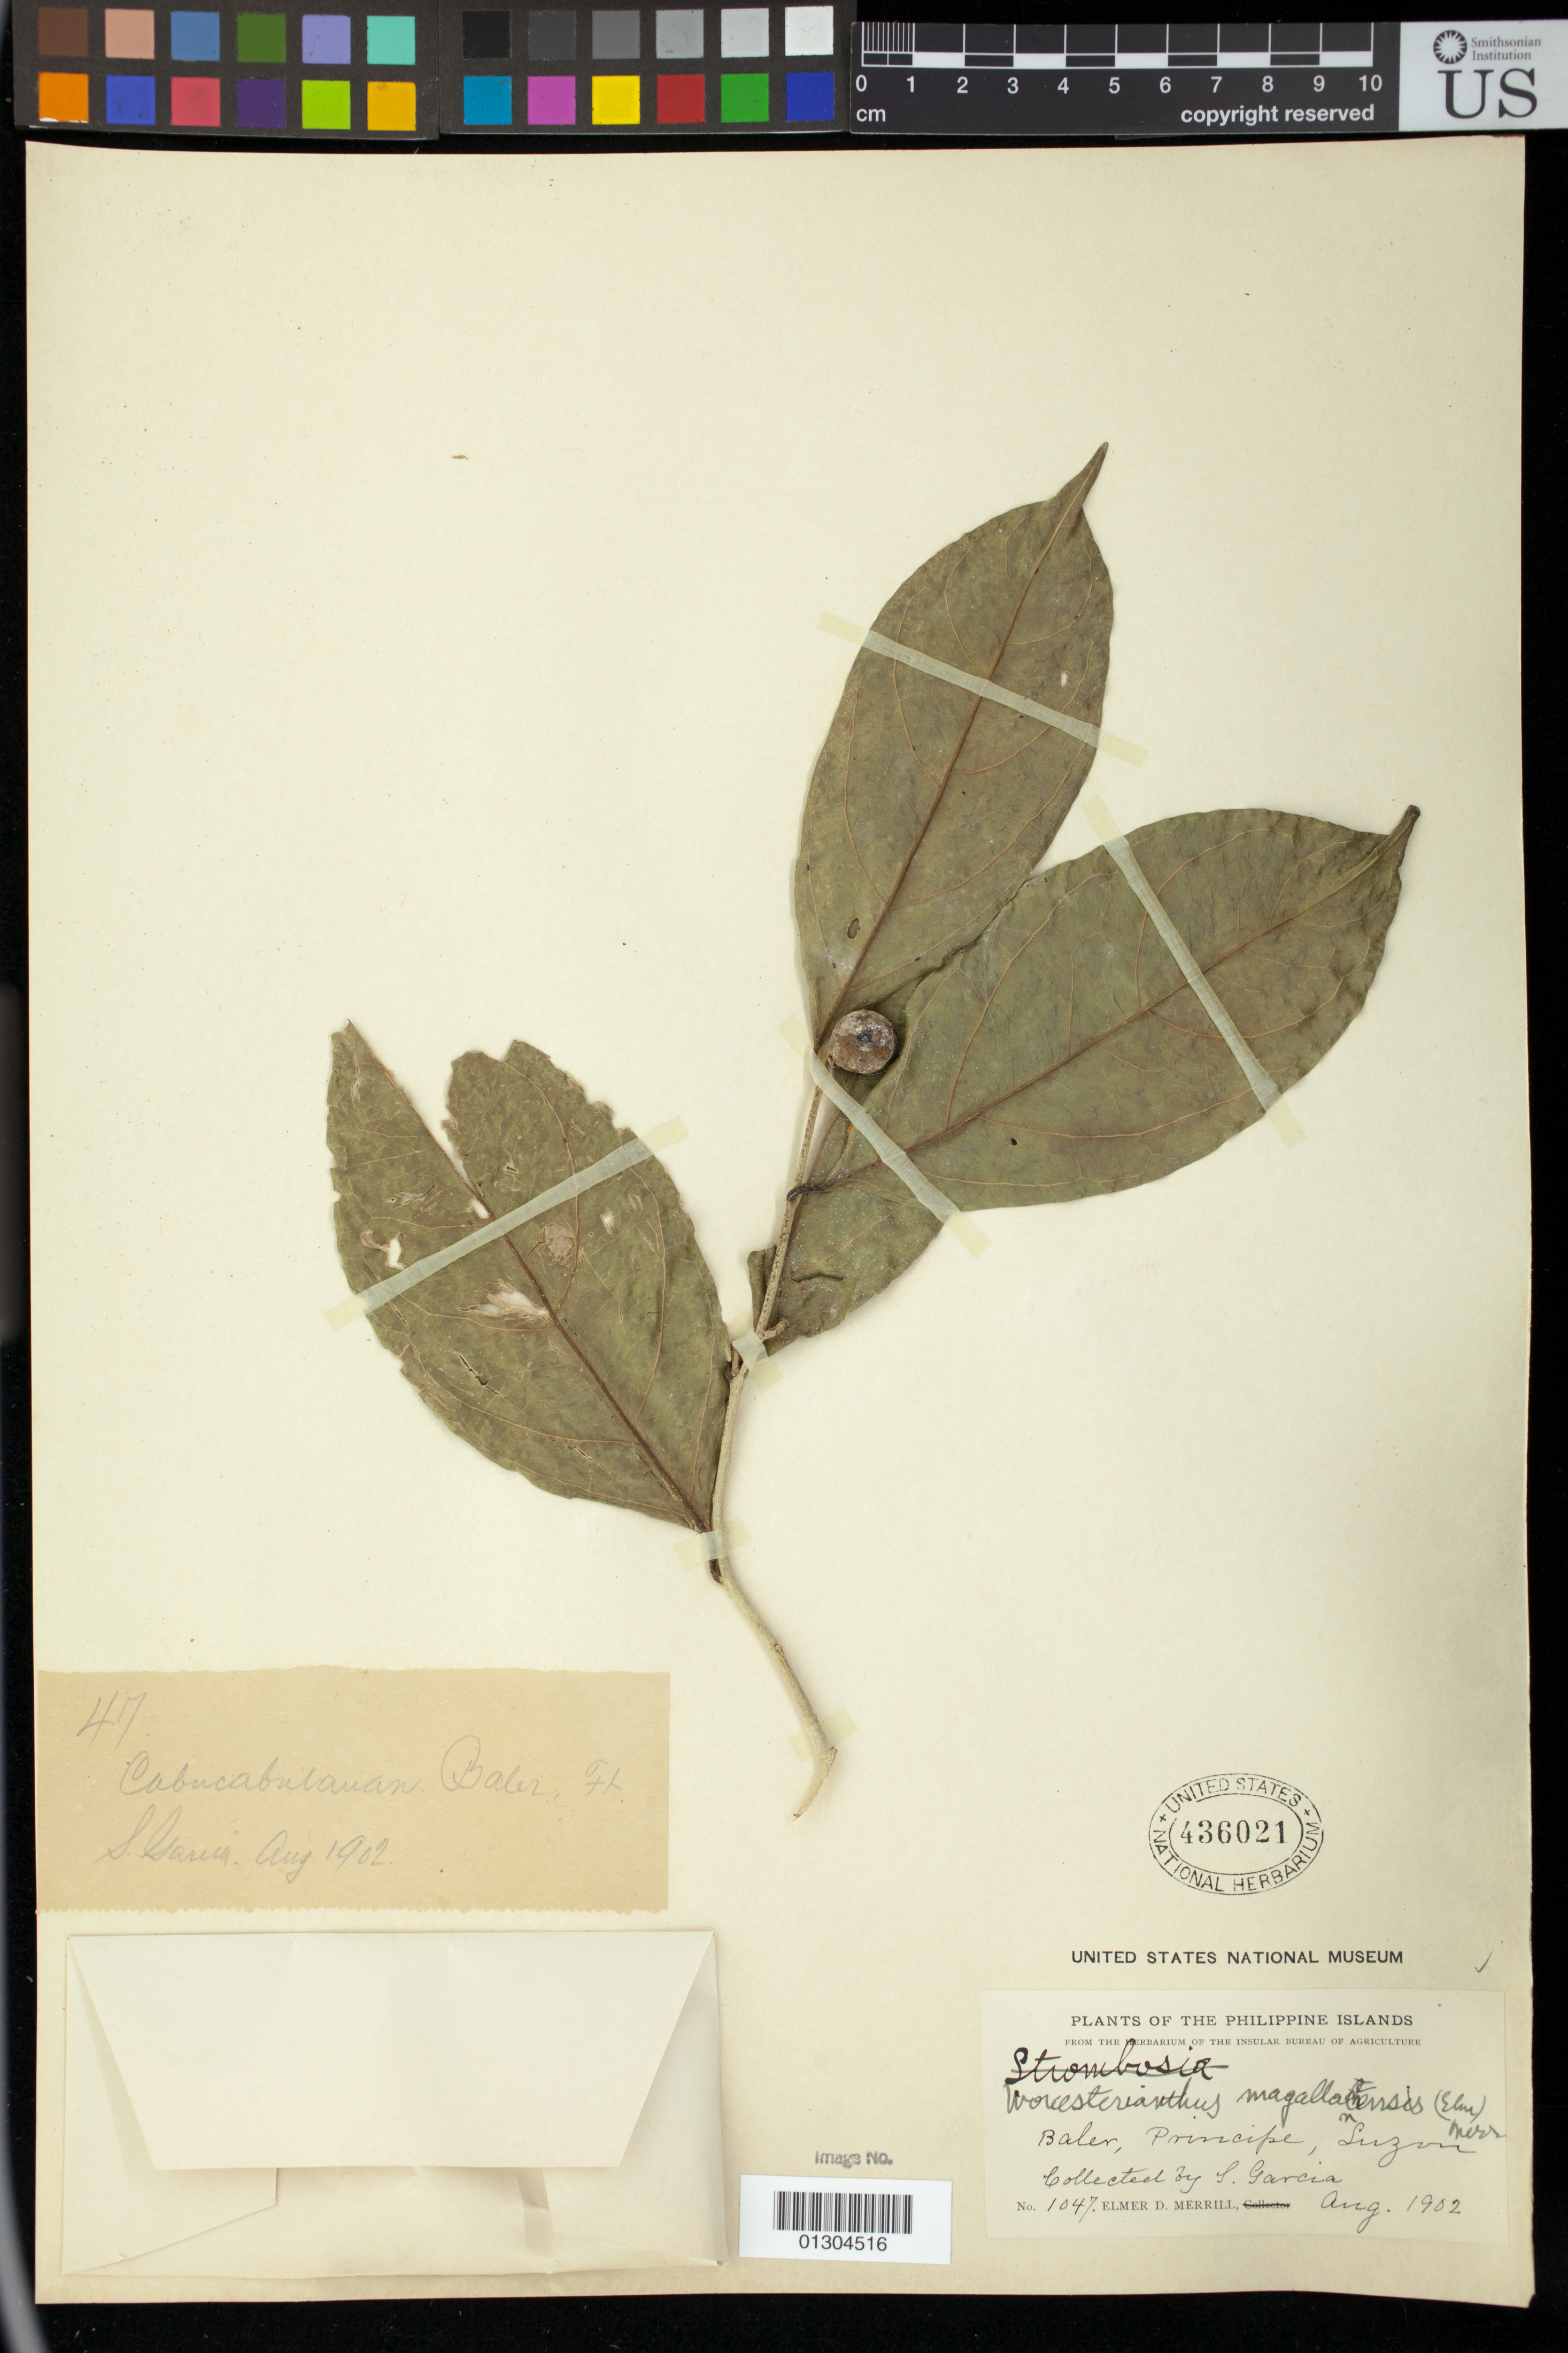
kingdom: Plantae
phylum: Tracheophyta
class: Magnoliopsida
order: Malpighiales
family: Pandaceae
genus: Microdesmis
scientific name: Microdesmis magallanensis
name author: (Elmer) Steenis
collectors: L. Garcia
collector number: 1047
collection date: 1902-08-01/1902-08-31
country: Philippines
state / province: Central Luzon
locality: Baler, Principe, Luzon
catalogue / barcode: US 436021